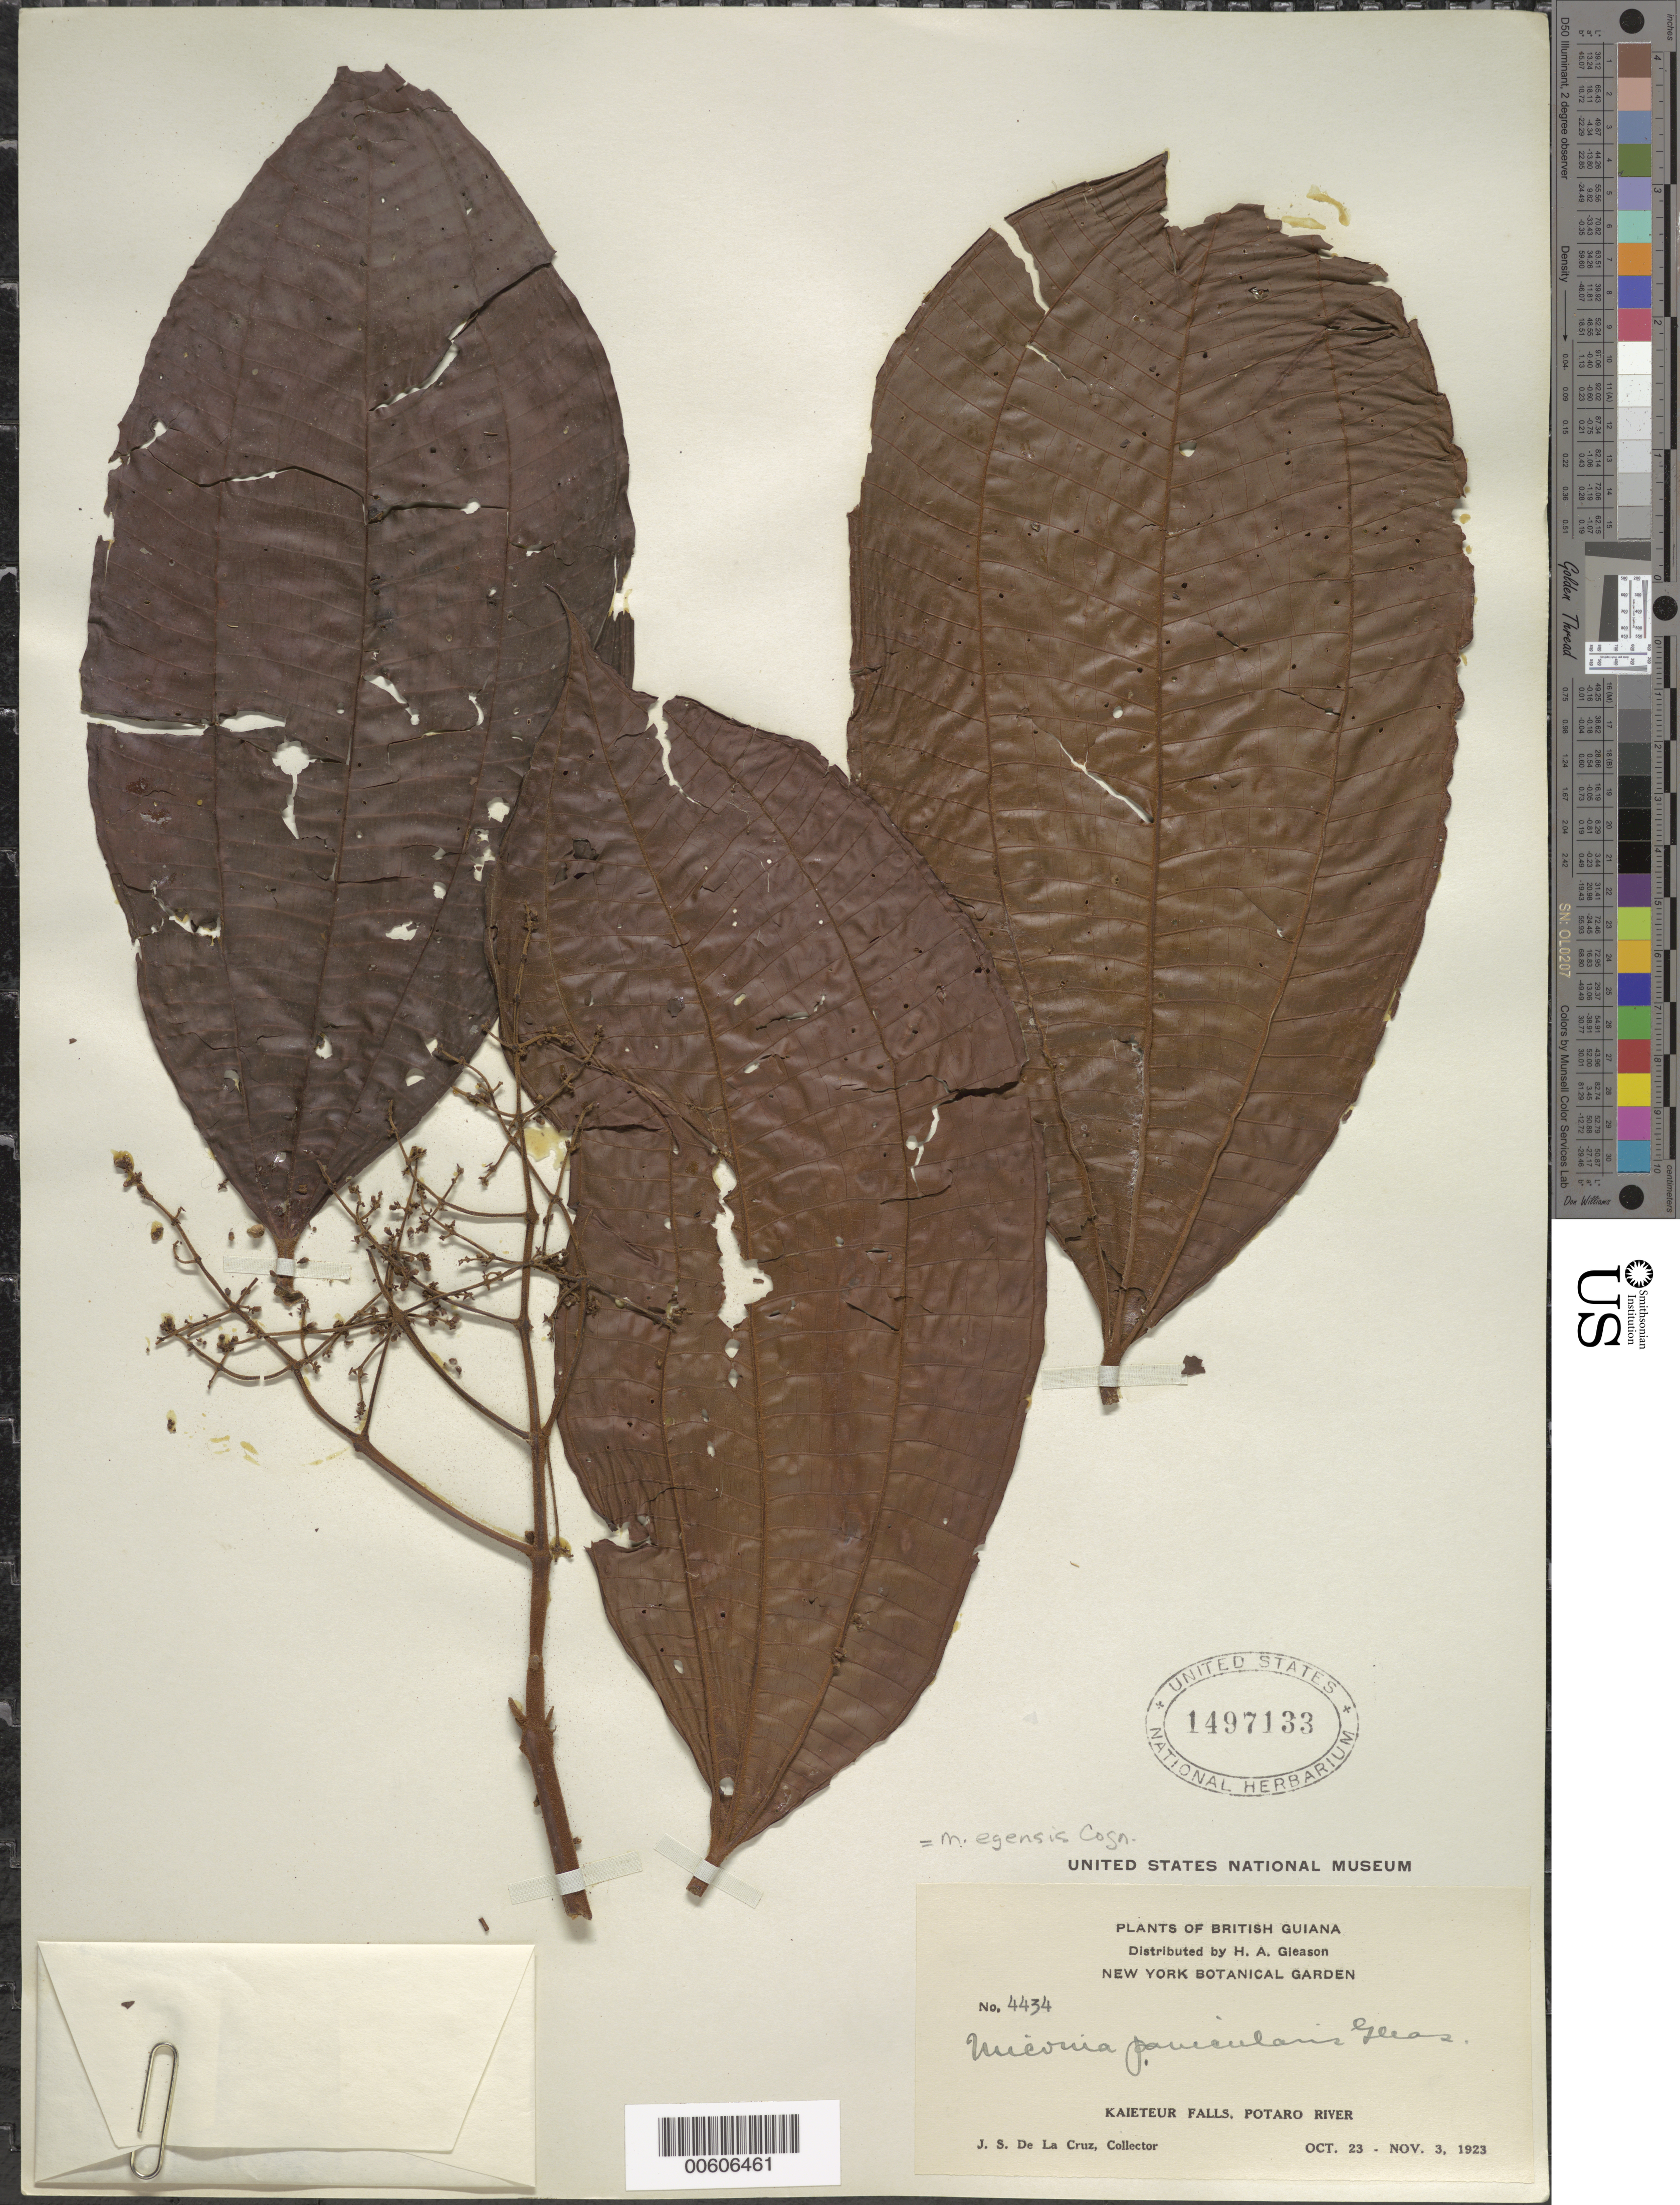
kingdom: Plantae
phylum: Tracheophyta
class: Magnoliopsida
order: Myrtales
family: Melastomataceae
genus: Miconia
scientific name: Miconia egensis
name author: Cogn.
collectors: J. S. de la Cruz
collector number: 4434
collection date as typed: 23-Oct-23 to 3-Nov-23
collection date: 1923-10-23/1923-11-03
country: Guyana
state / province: Potaro-Siparuni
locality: Kaieteur Falls, Potaro R.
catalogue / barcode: US 1497133